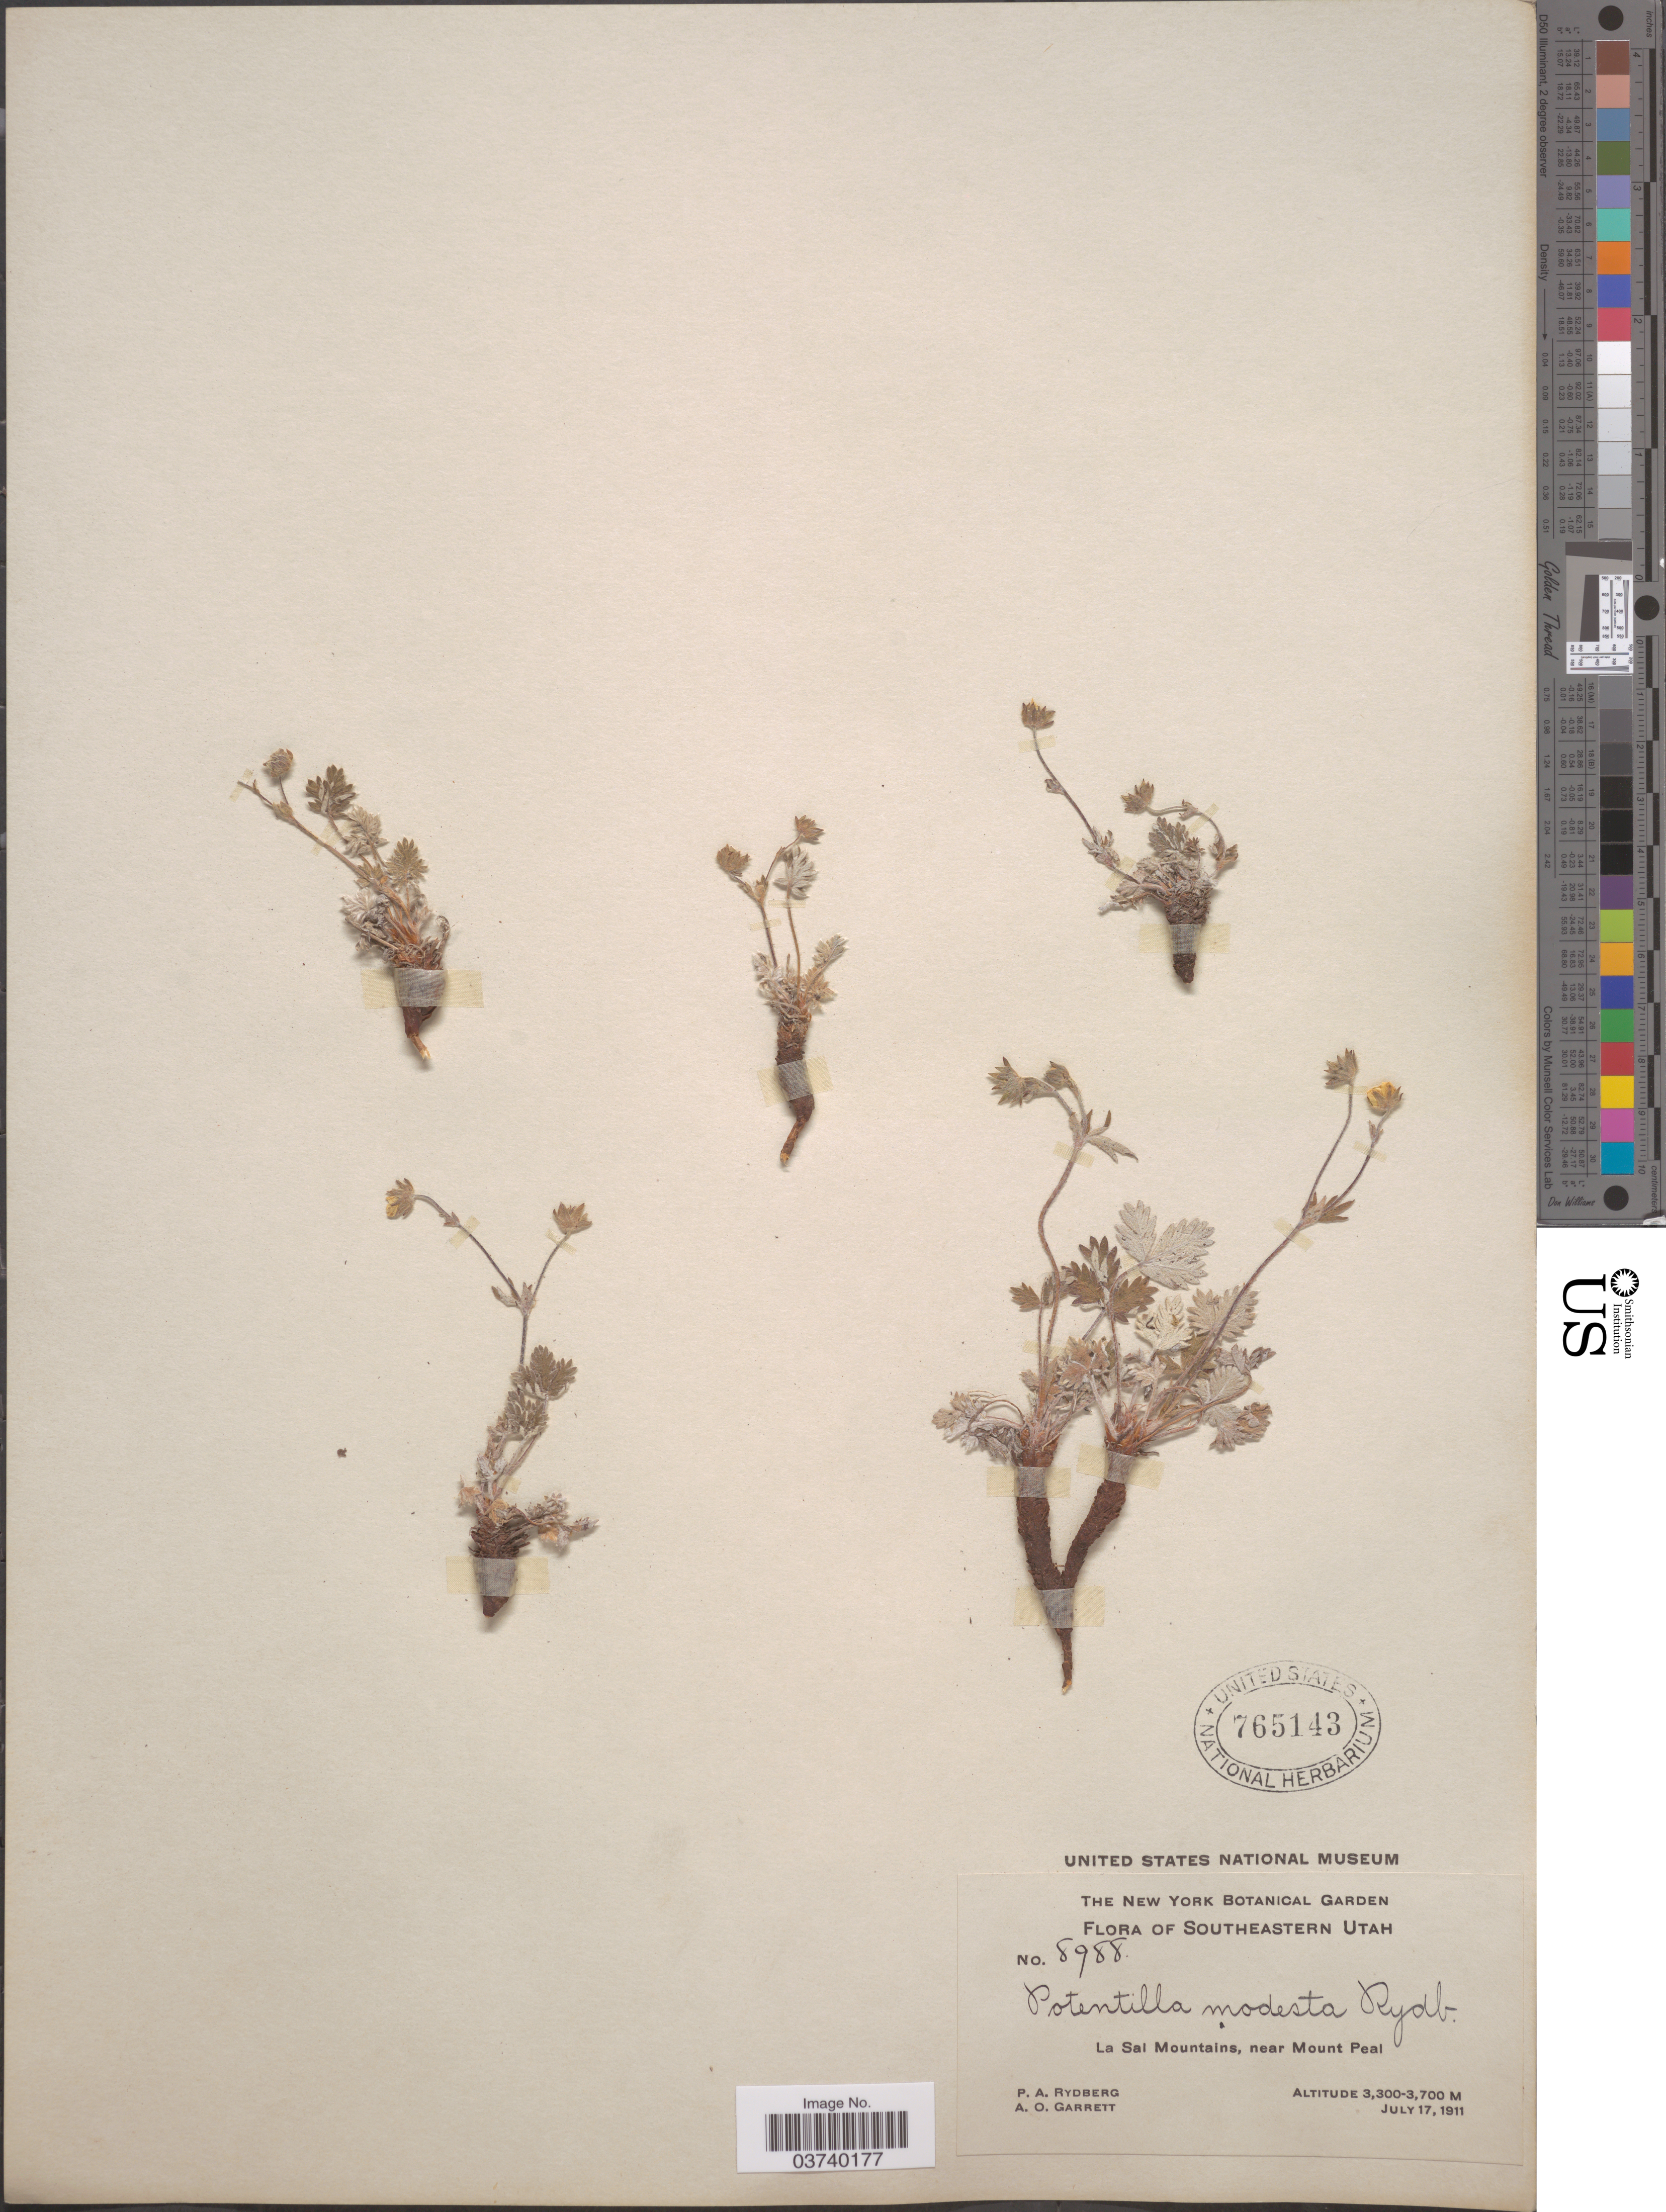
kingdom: Plantae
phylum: Tracheophyta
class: Magnoliopsida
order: Rosales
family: Rosaceae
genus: Potentilla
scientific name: Potentilla nivea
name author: L.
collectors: P. A. Rydberg & A. O. Garrett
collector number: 8988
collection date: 1911-07-17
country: United States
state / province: Utah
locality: Southeastern Utah. La Sal Mountains, near Mount Peal.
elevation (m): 3300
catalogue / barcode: US 765143